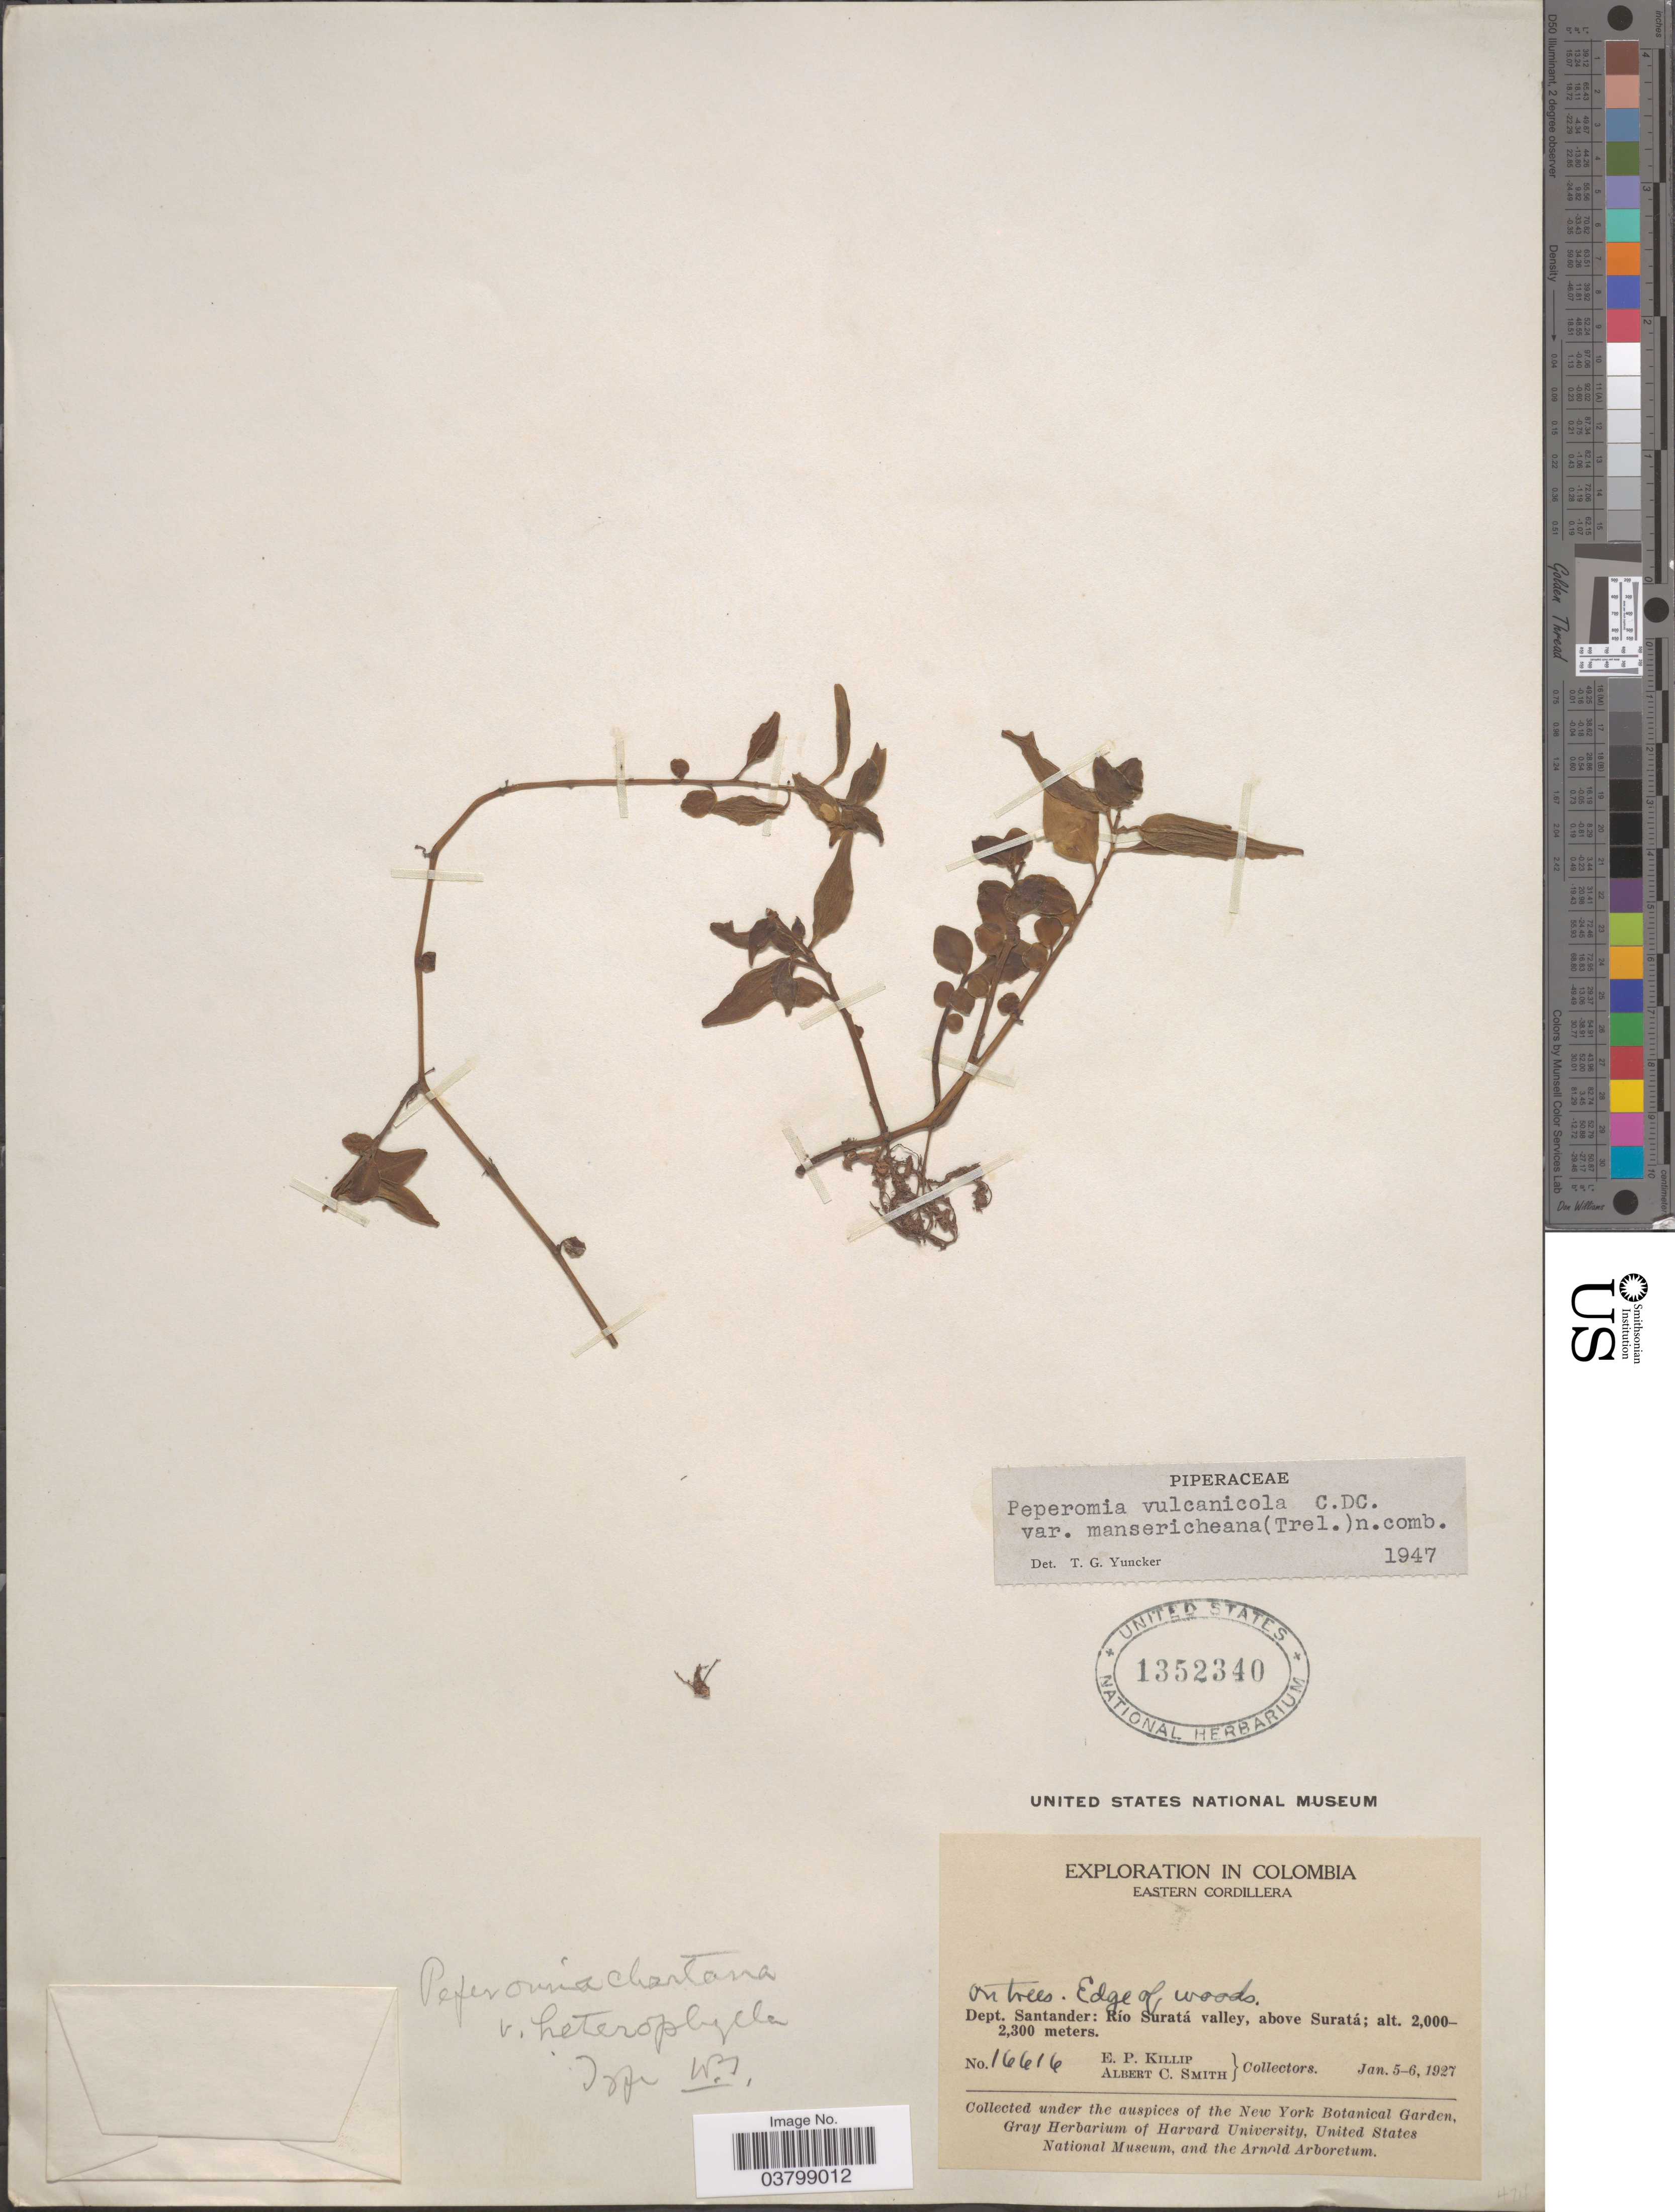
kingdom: Plantae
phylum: Tracheophyta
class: Magnoliopsida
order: Piperales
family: Piperaceae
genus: Peperomia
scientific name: Peperomia vulcanicola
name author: C. DC.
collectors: E. P. Killip & A. C. Smith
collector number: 16616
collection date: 1927-01-05/1927-01-06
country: Colombia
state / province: Santander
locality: Eastern Cordillera. Dept. Santander: Río Suratá valley, above Suratá.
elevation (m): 2000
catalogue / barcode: US 1352340